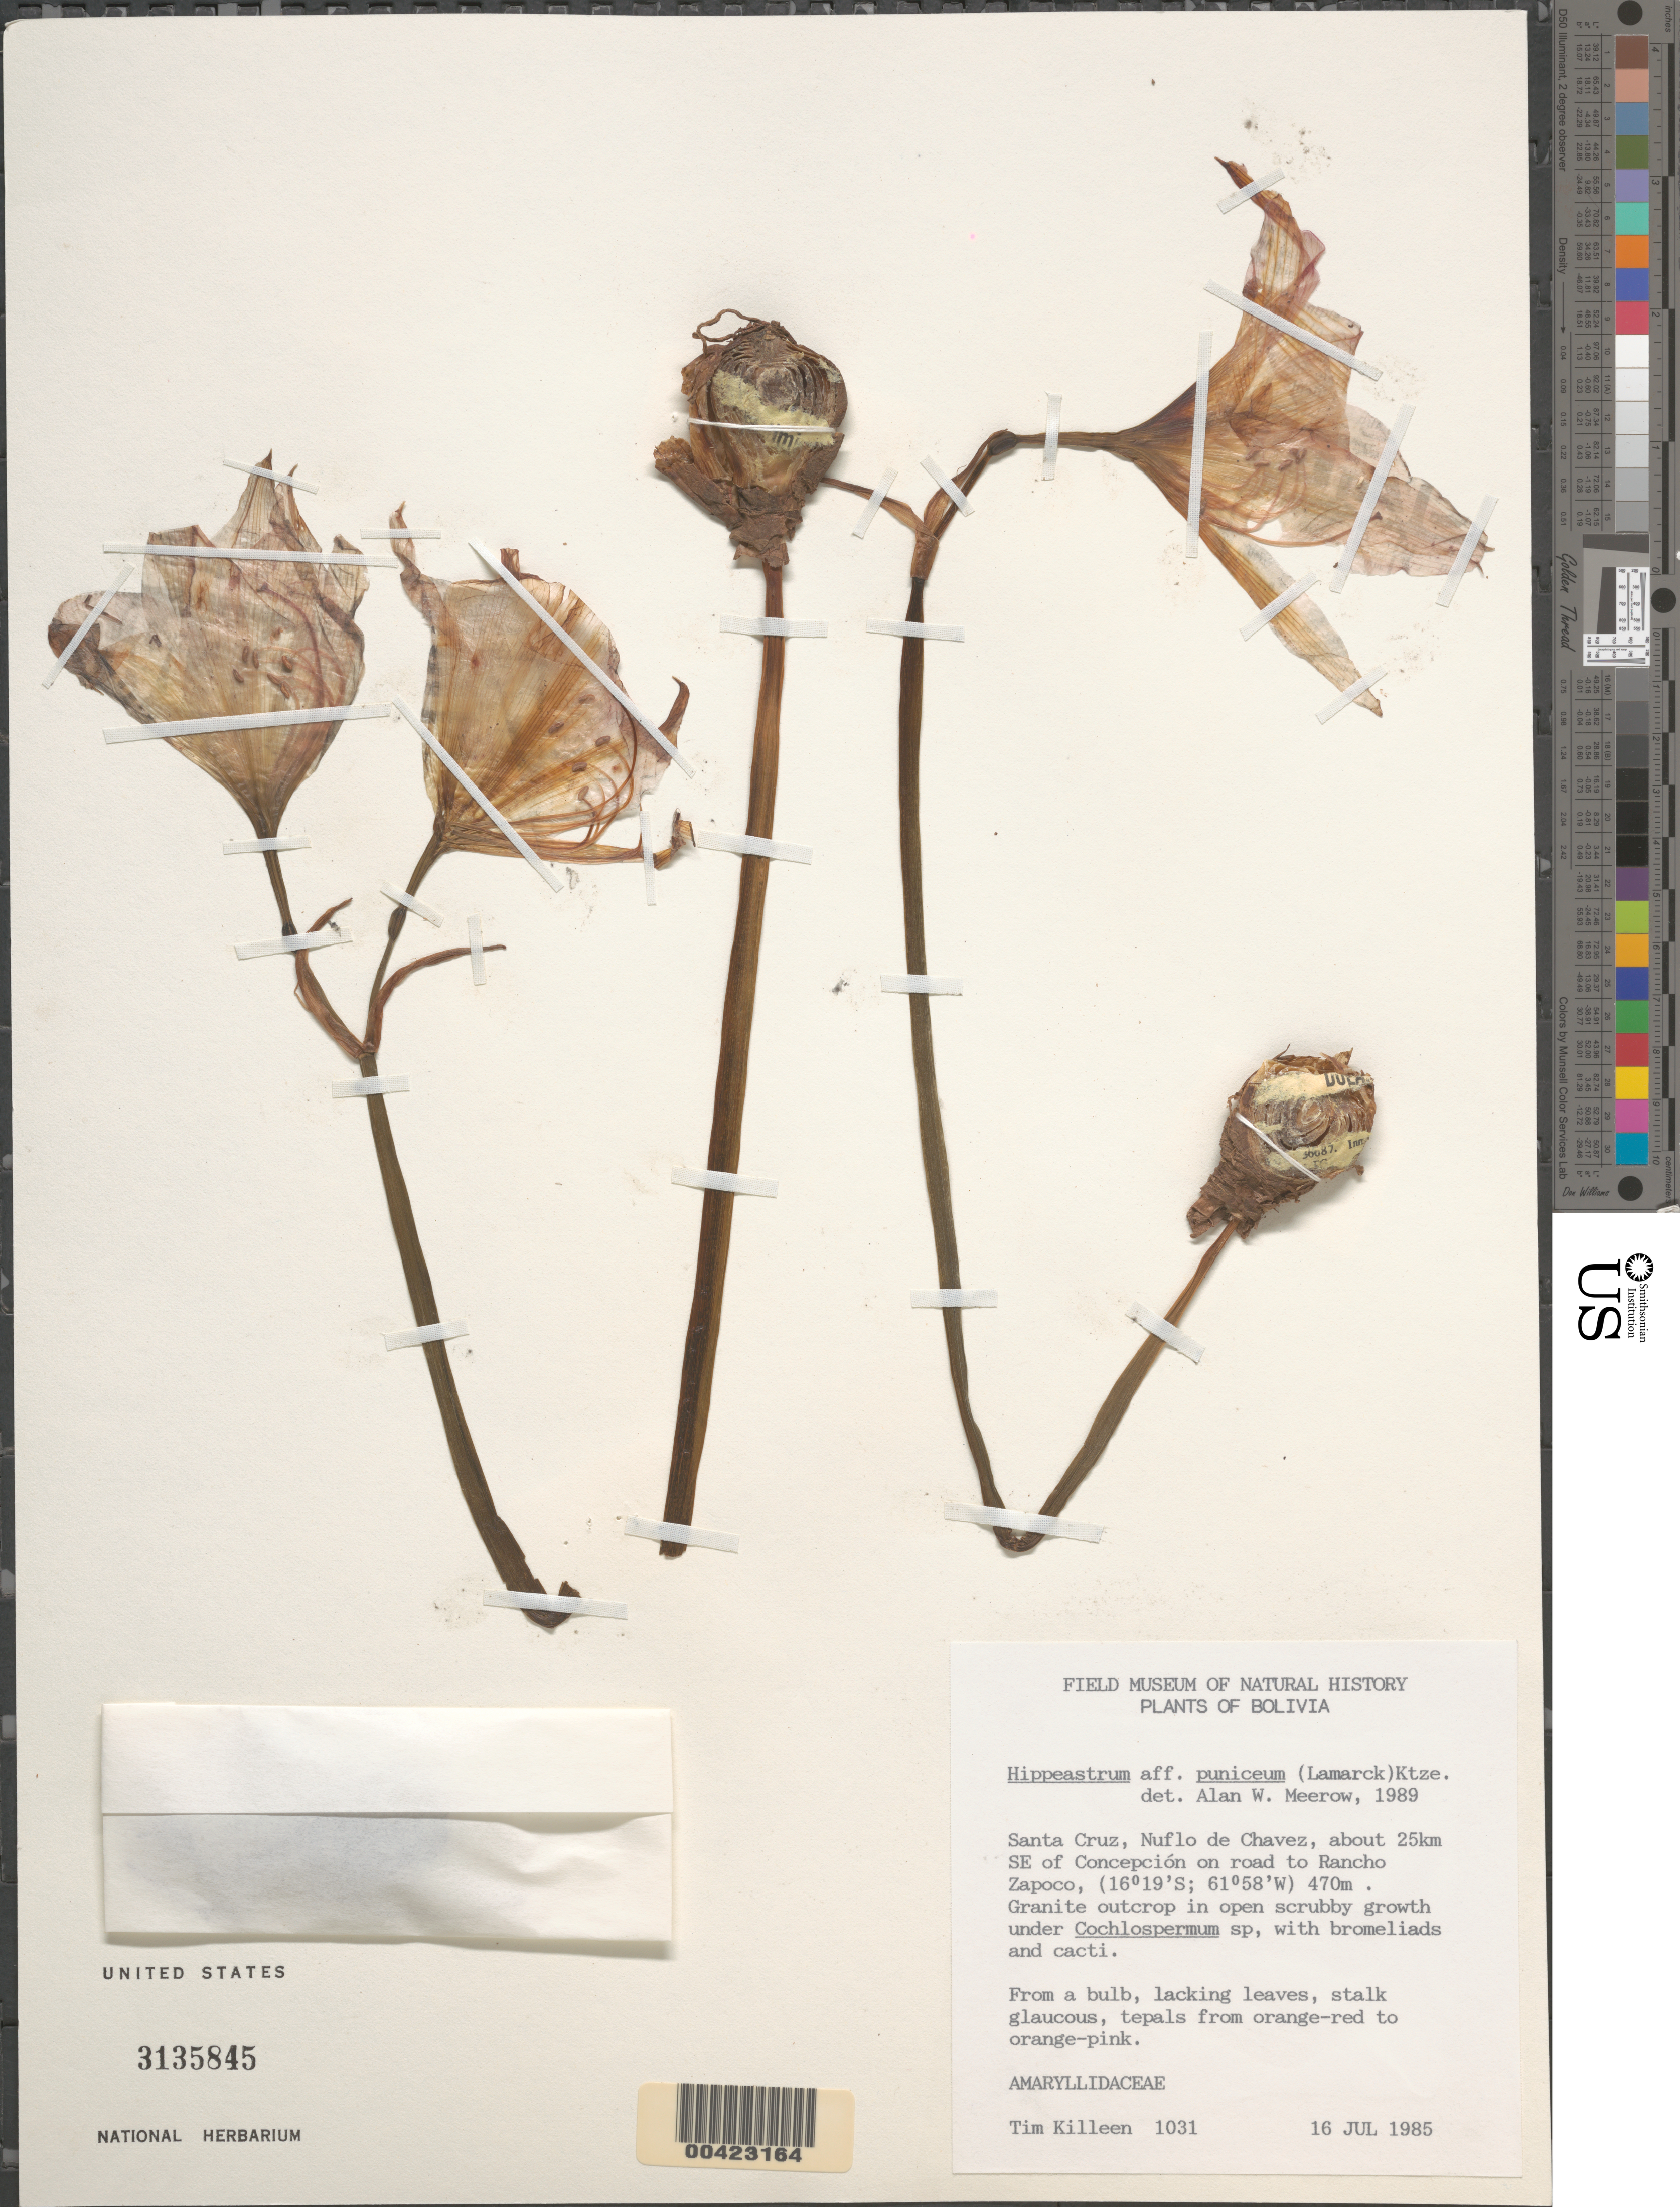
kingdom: Plantae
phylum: Tracheophyta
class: Liliopsida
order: Asparagales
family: Amaryllidaceae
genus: Hippeastrum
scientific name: Hippeastrum puniceum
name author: (Lam.) Voss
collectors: T. Killeen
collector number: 1031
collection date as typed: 16 Jul 1985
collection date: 1985-07-16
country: Bolivia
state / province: Santa Cruz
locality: Nufles de Chavez, Pueblo of Concepcion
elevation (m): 470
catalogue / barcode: US 3135845